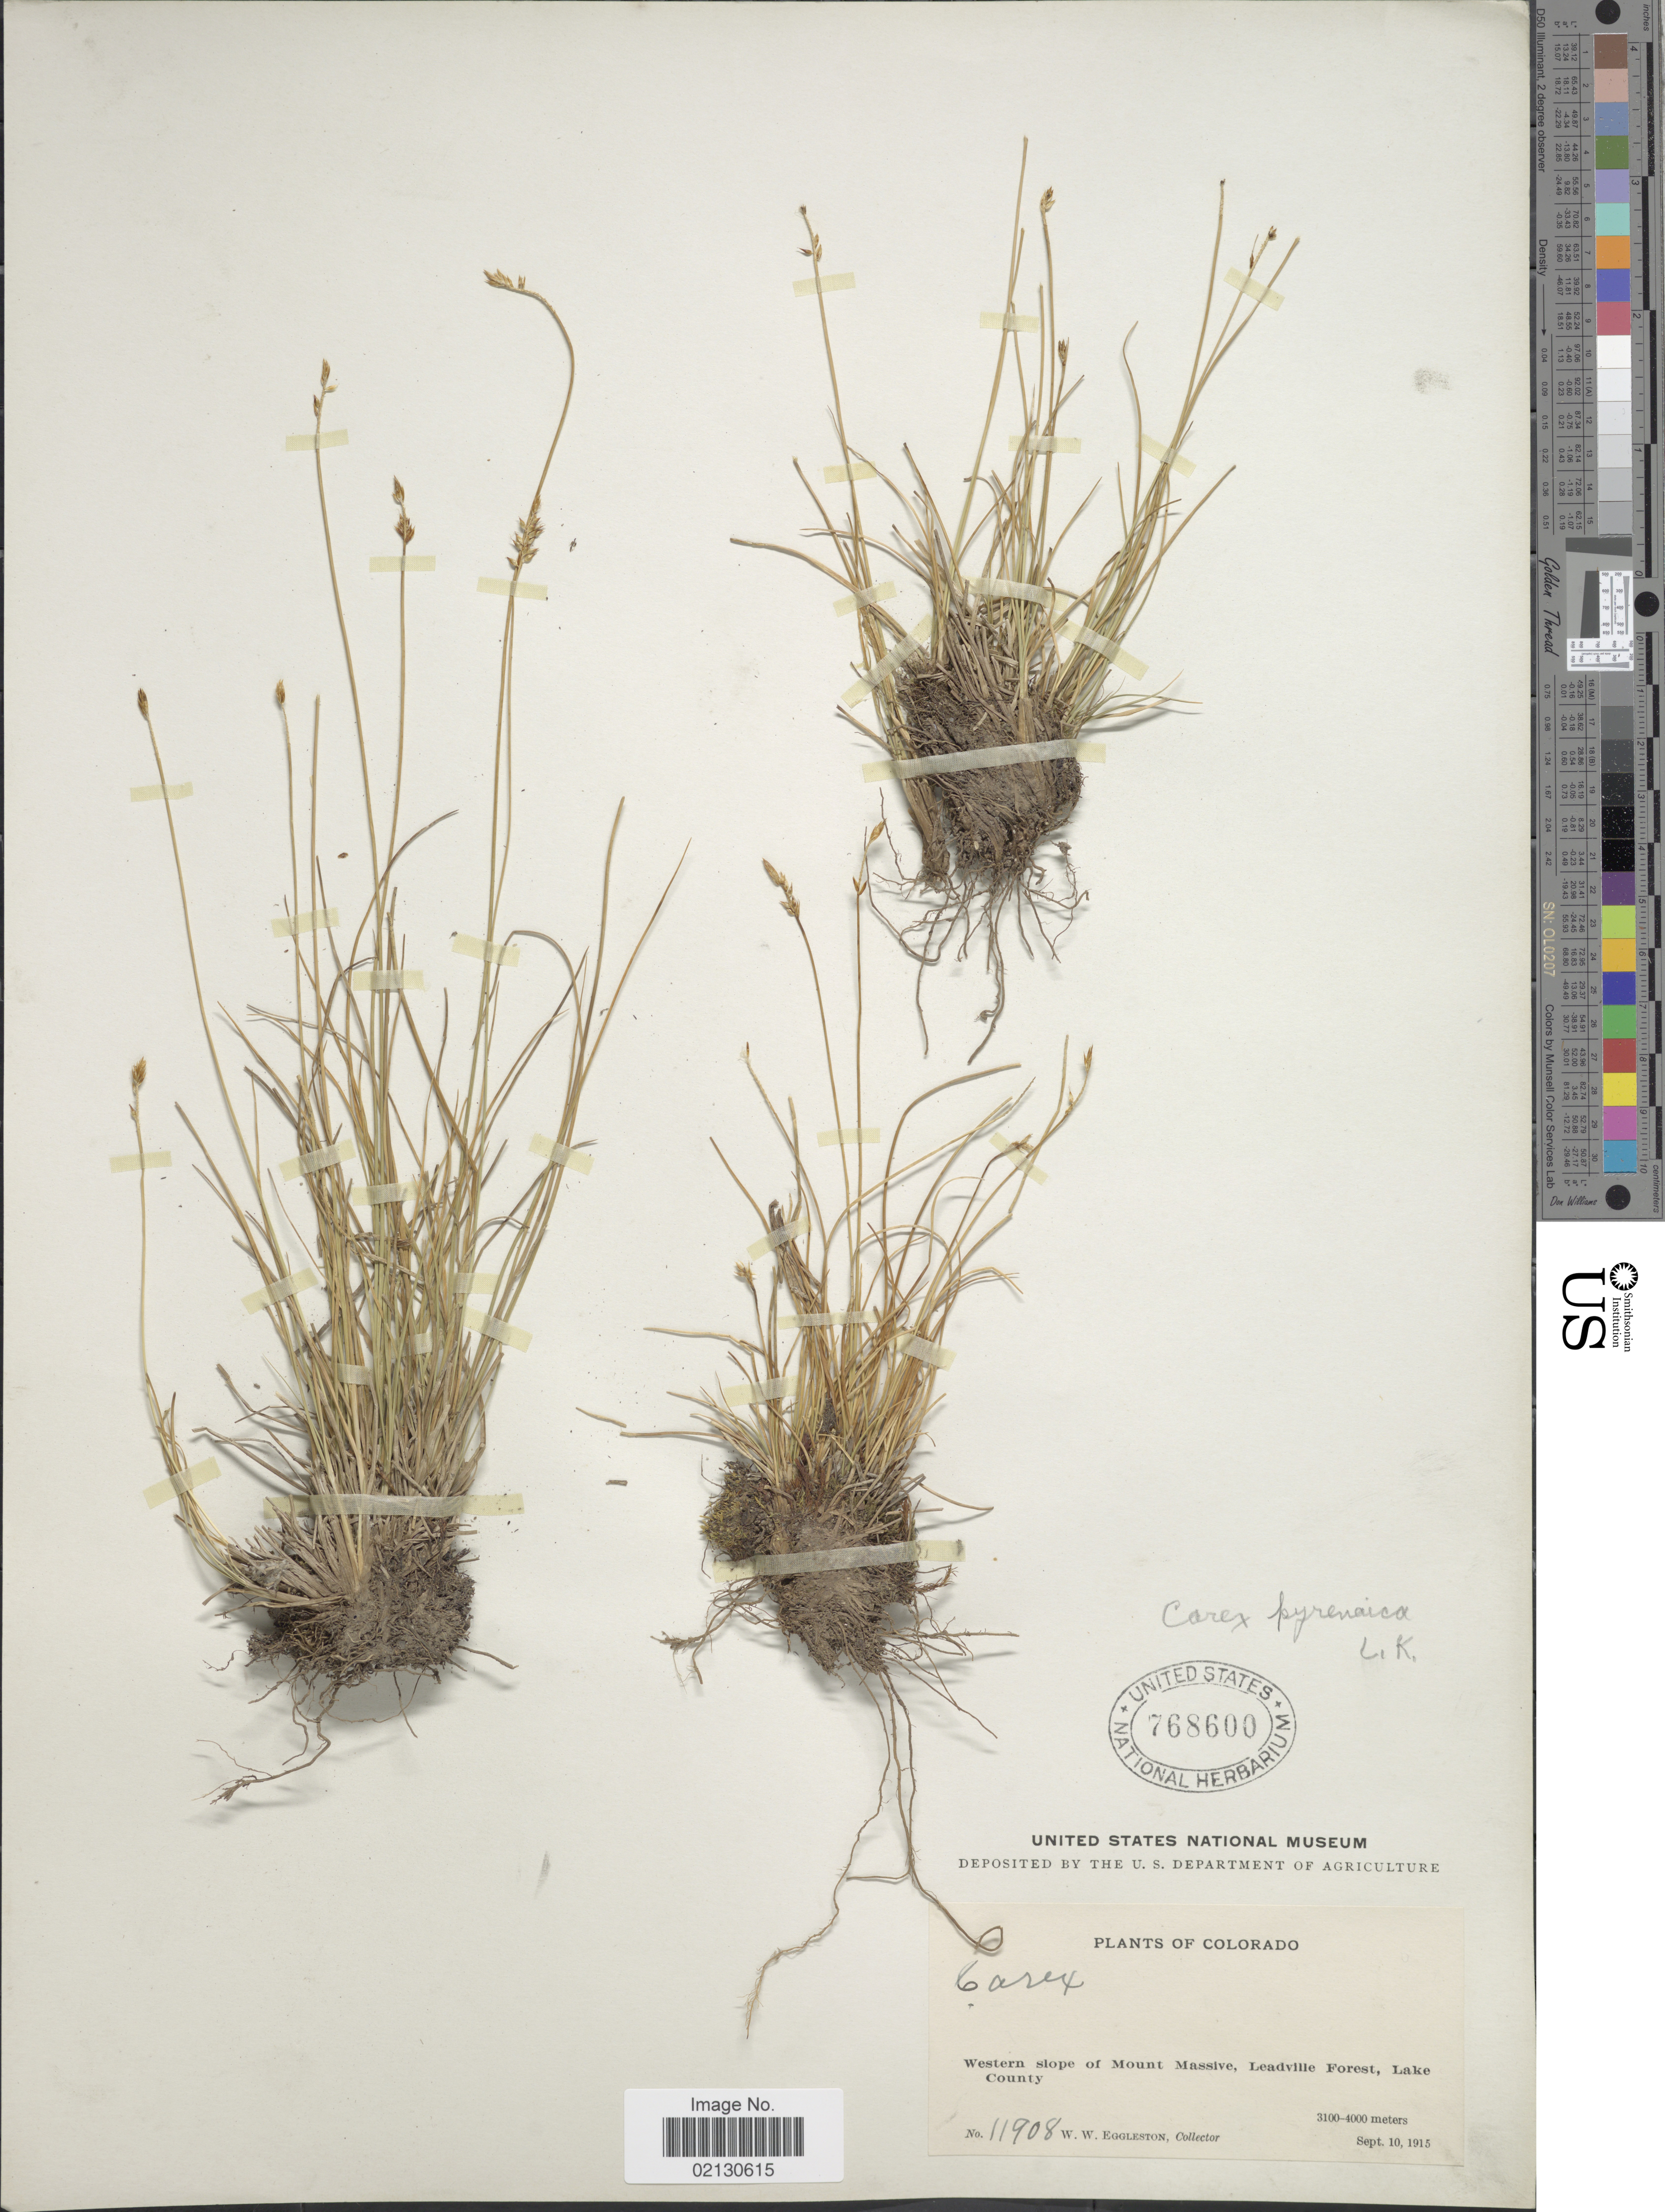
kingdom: Plantae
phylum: Tracheophyta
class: Liliopsida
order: Poales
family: Cyperaceae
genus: Carex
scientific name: Carex micropoda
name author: C.A. Mey.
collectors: W. W. Eggleston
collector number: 11908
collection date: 1915-09-10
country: United States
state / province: Colorado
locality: Western slope of Mount Massive, Leadville Forest, Lake County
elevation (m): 3100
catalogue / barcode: US 768600